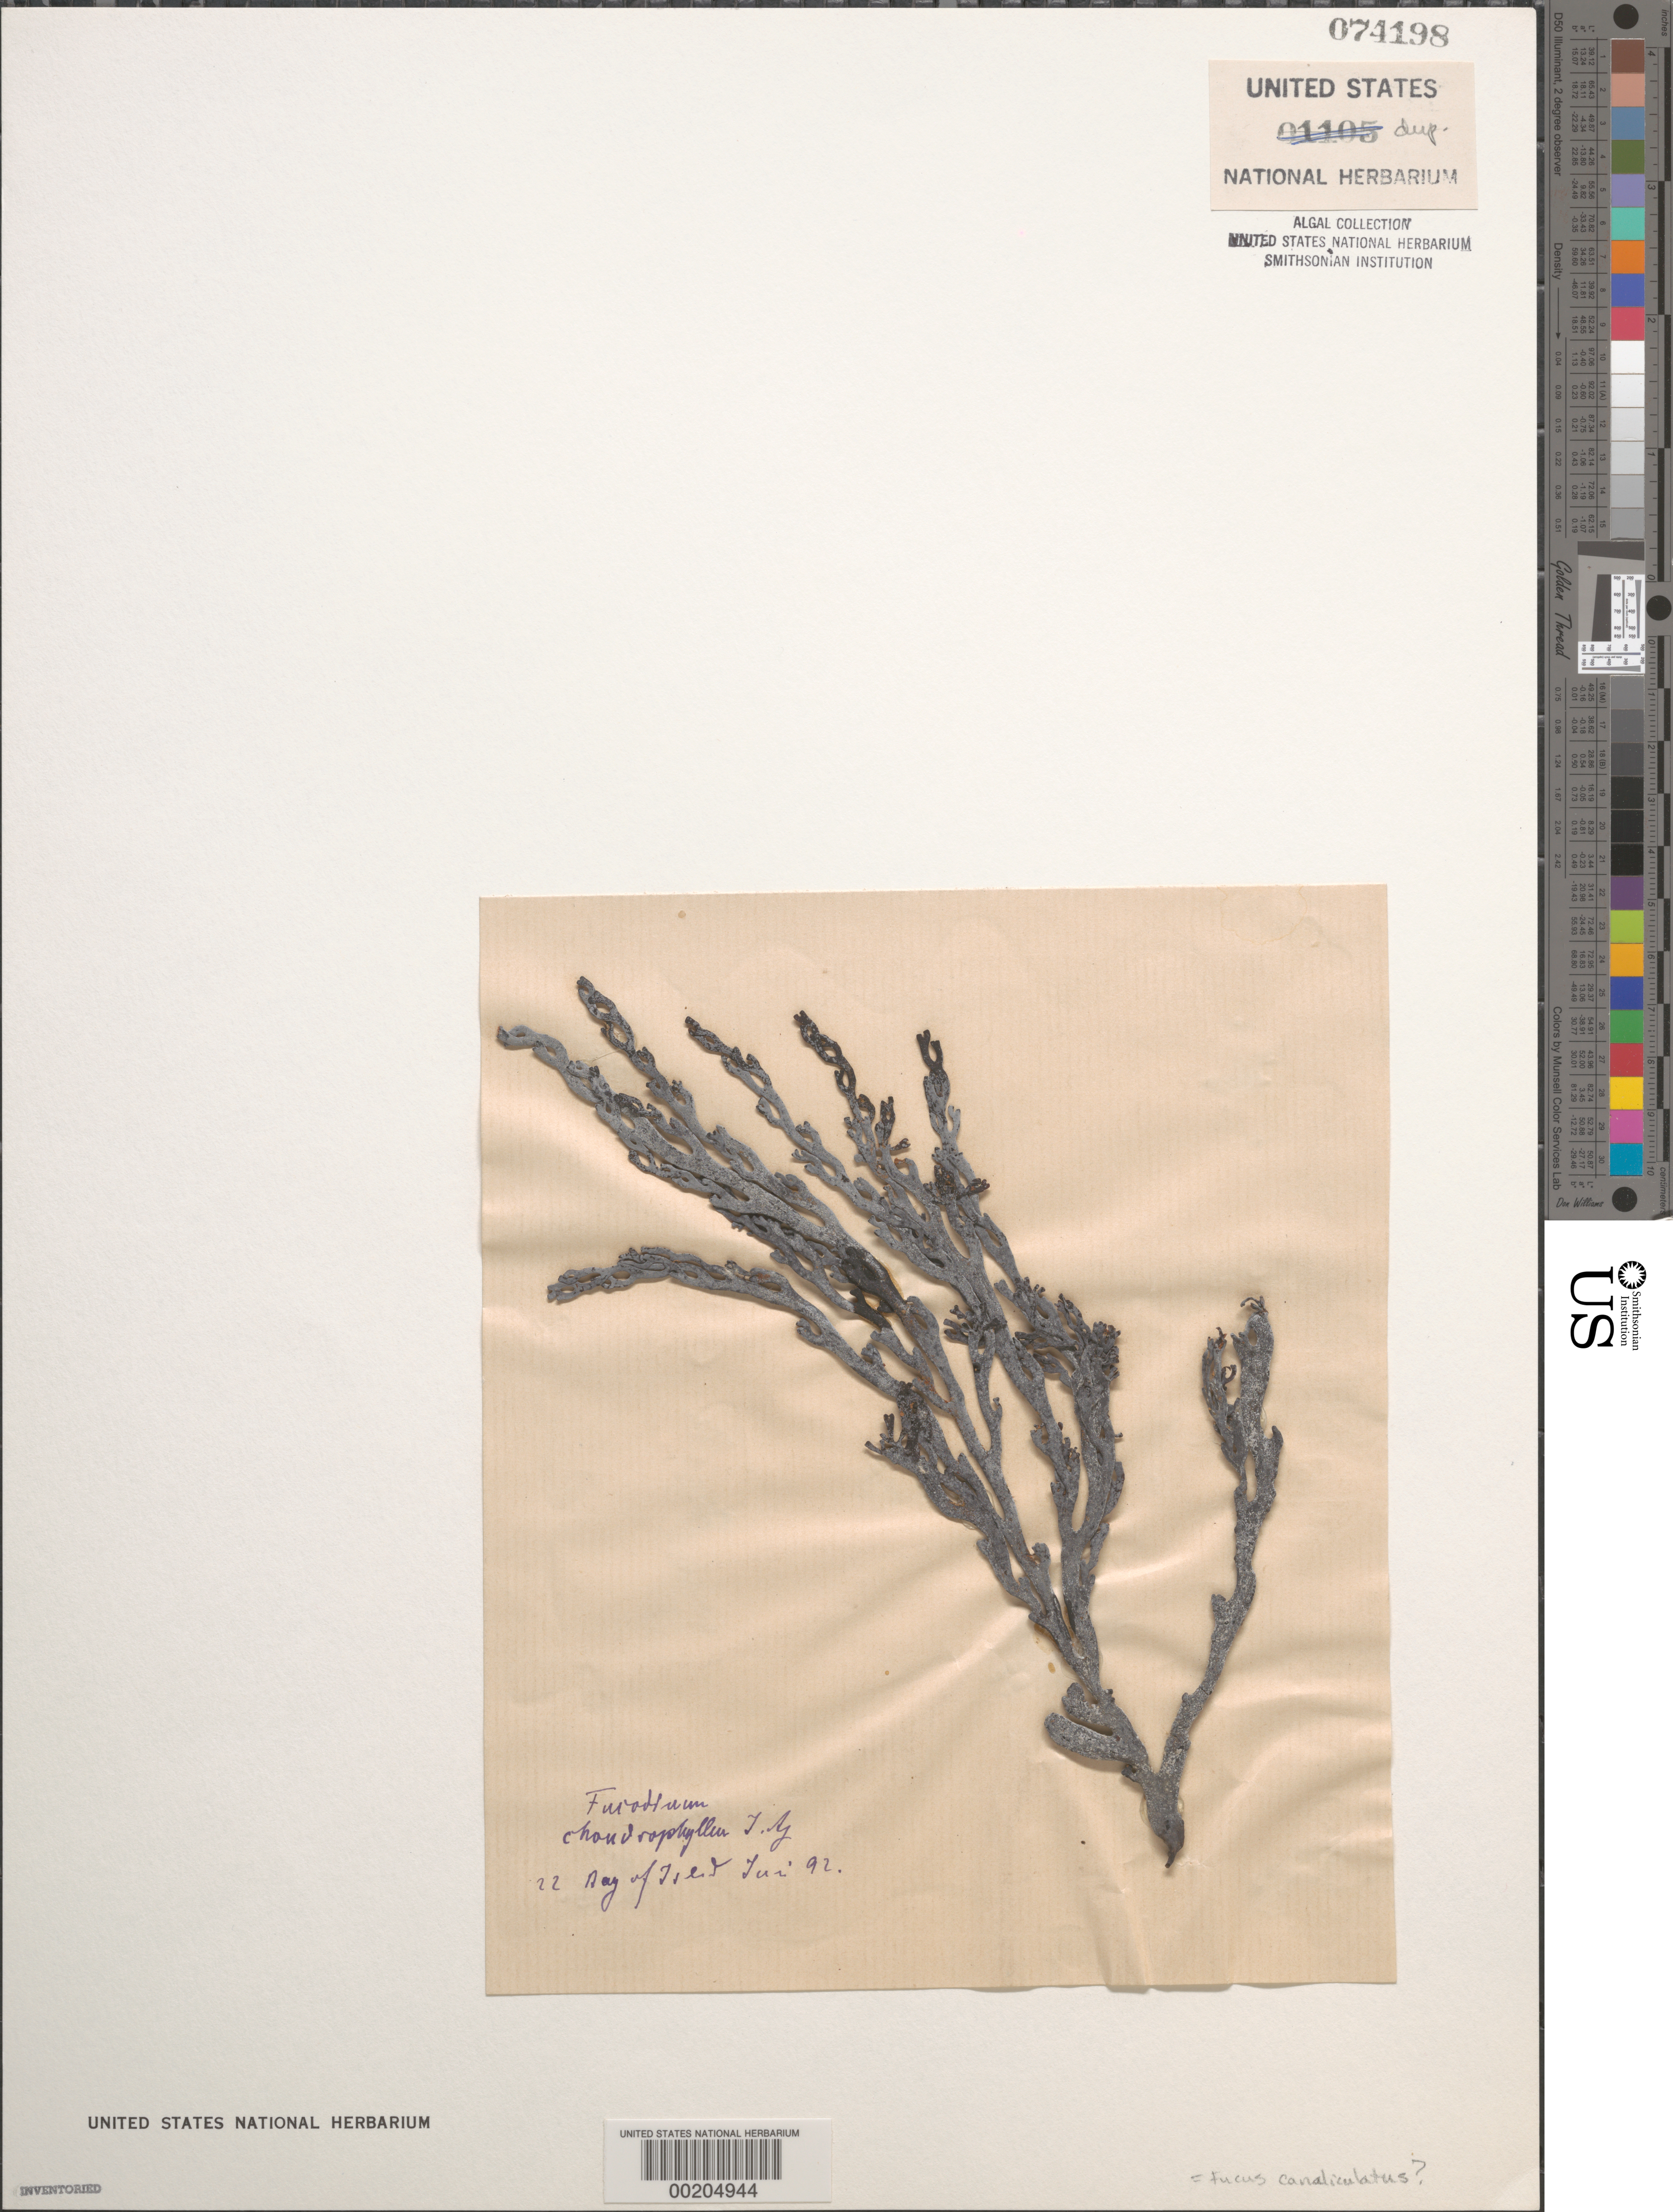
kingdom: Chromista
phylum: Ochrophyta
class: Phaeophyceae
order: Fucales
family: Fucaceae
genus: Pelvetia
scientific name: Pelvetia canaliculata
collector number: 22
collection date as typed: Jul 1892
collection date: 1892-07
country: New Zealand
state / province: Northland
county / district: Far North District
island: North Island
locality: Bay of Islands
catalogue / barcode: US 74198